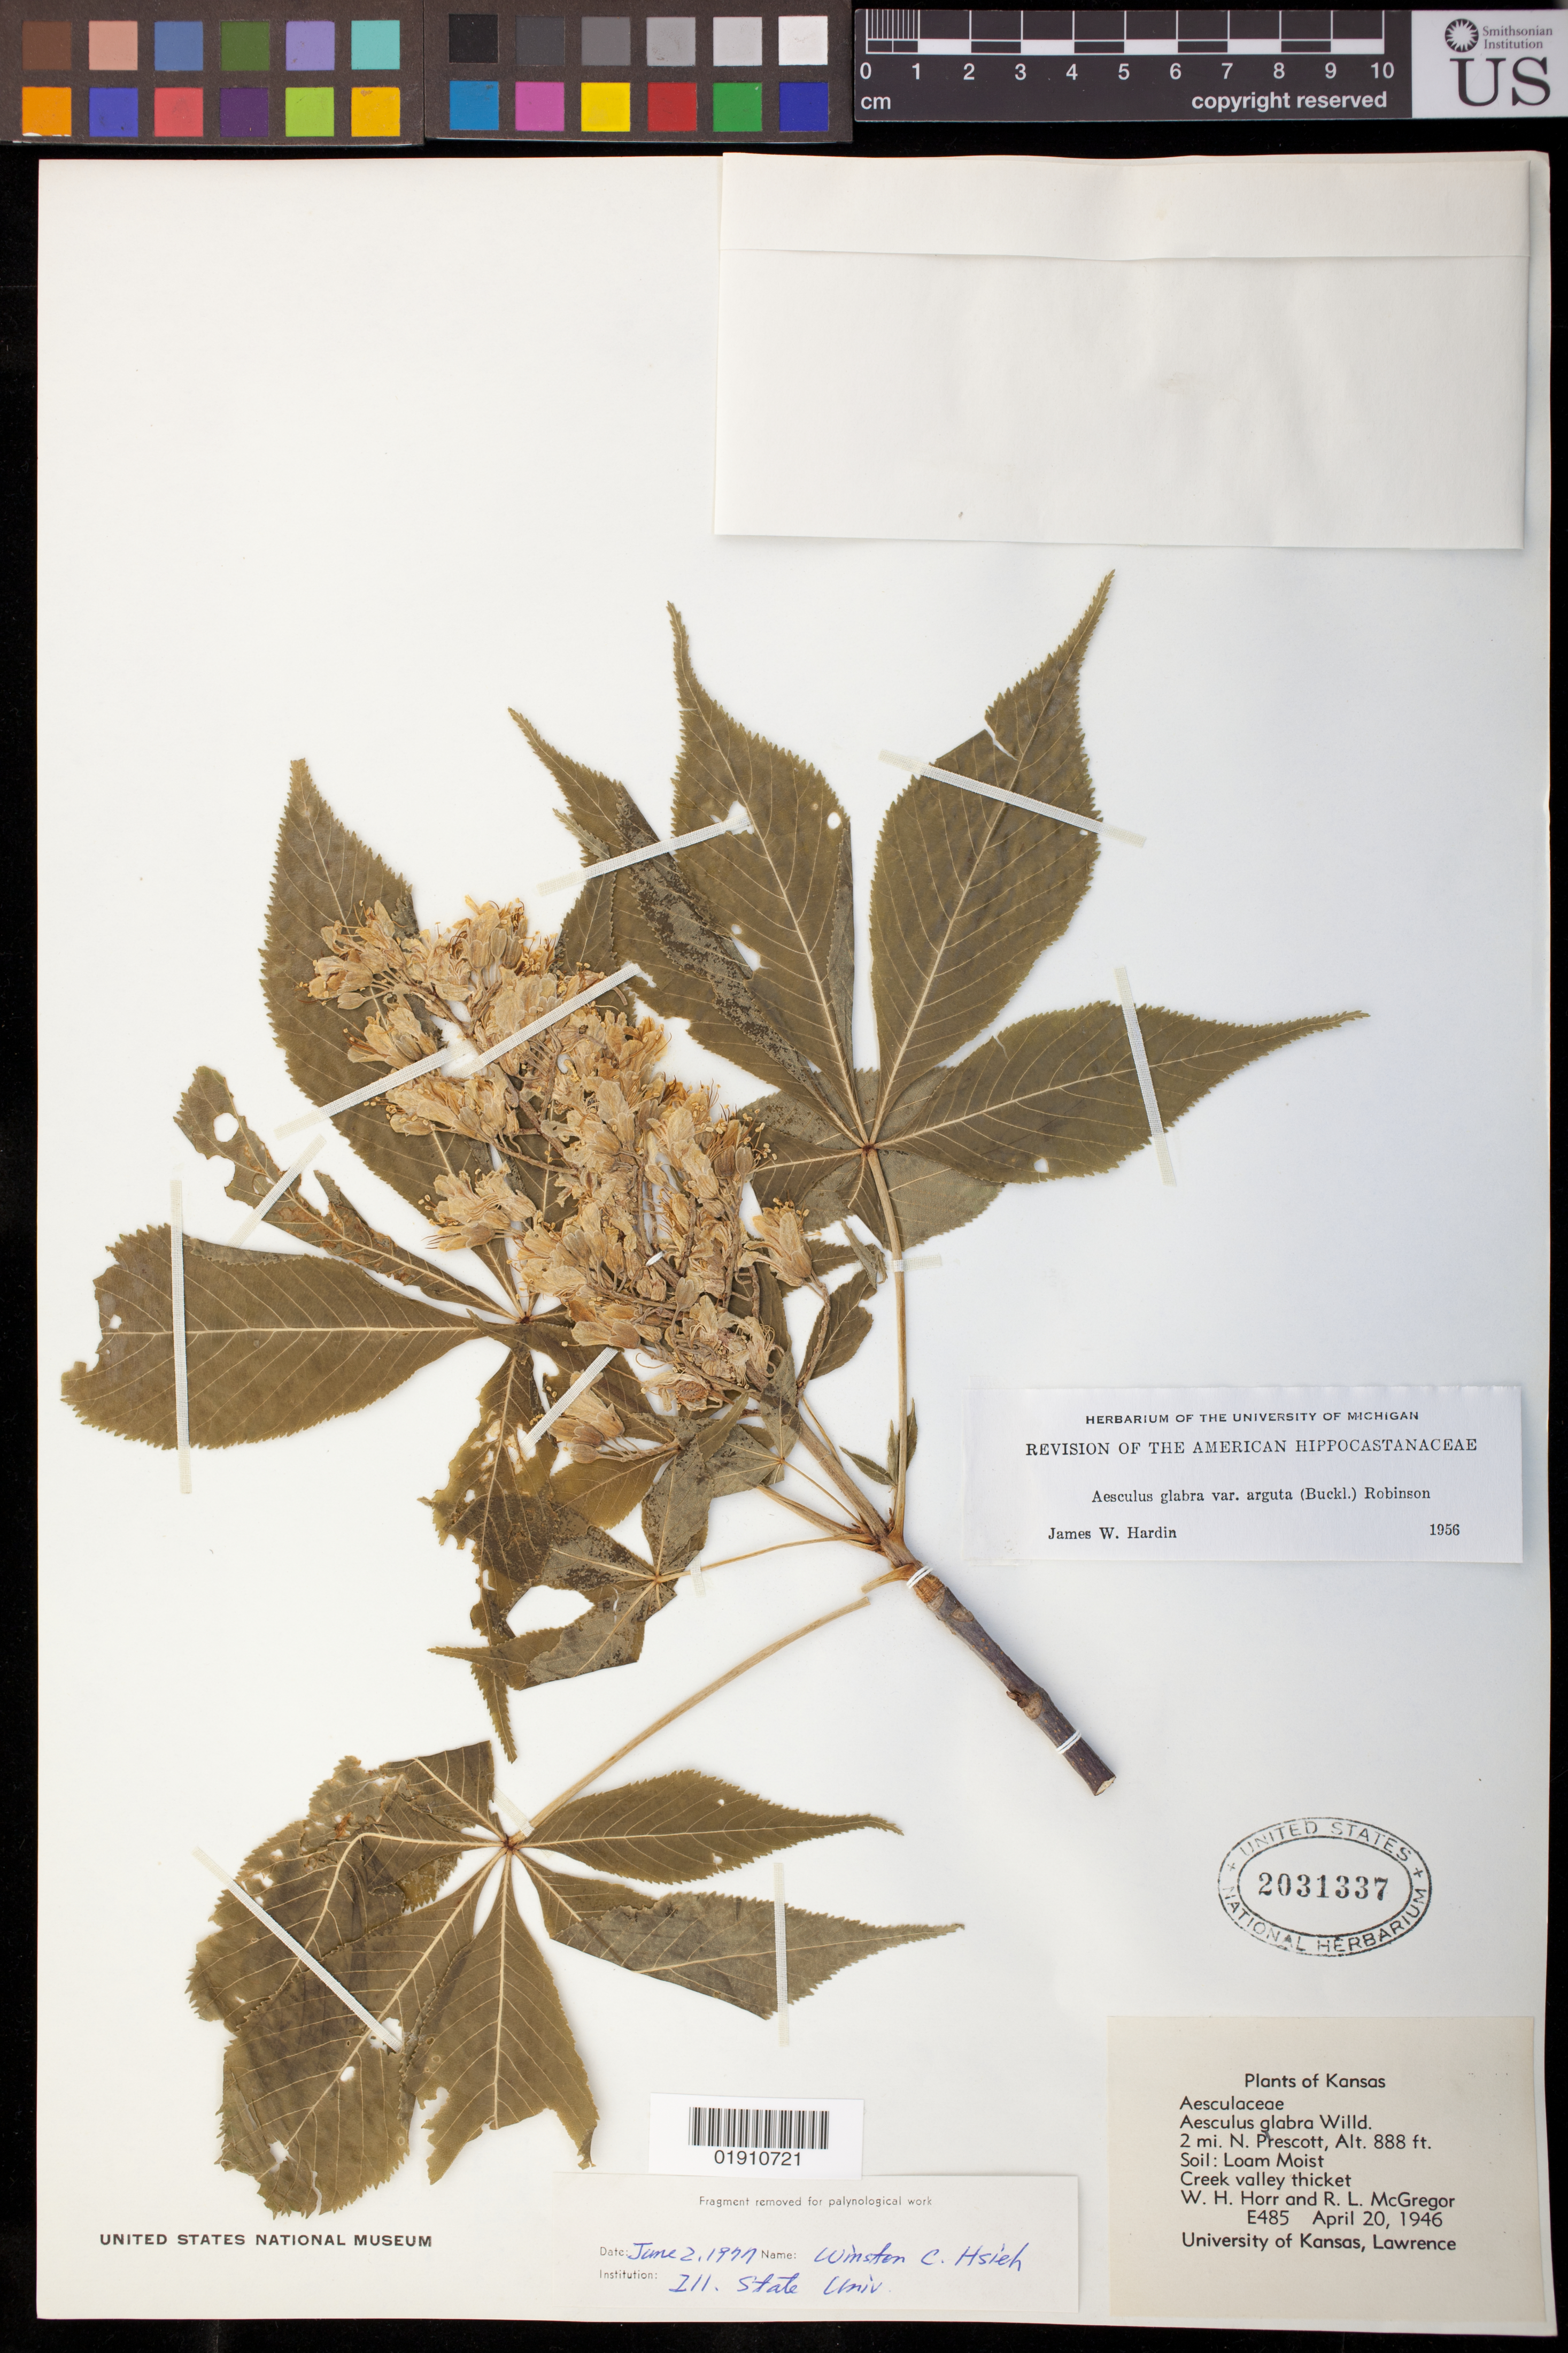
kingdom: Plantae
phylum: Tracheophyta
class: Magnoliopsida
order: Sapindales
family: Sapindaceae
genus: Aesculus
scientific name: Aesculus glabra var. anguta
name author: (Buckley) B.L. Rob.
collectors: W. H. Horr & R. McGregor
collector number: E485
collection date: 1946-04-20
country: United States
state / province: Kansas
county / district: Linn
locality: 2 mi. N. Prescott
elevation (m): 271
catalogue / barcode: US 2031337